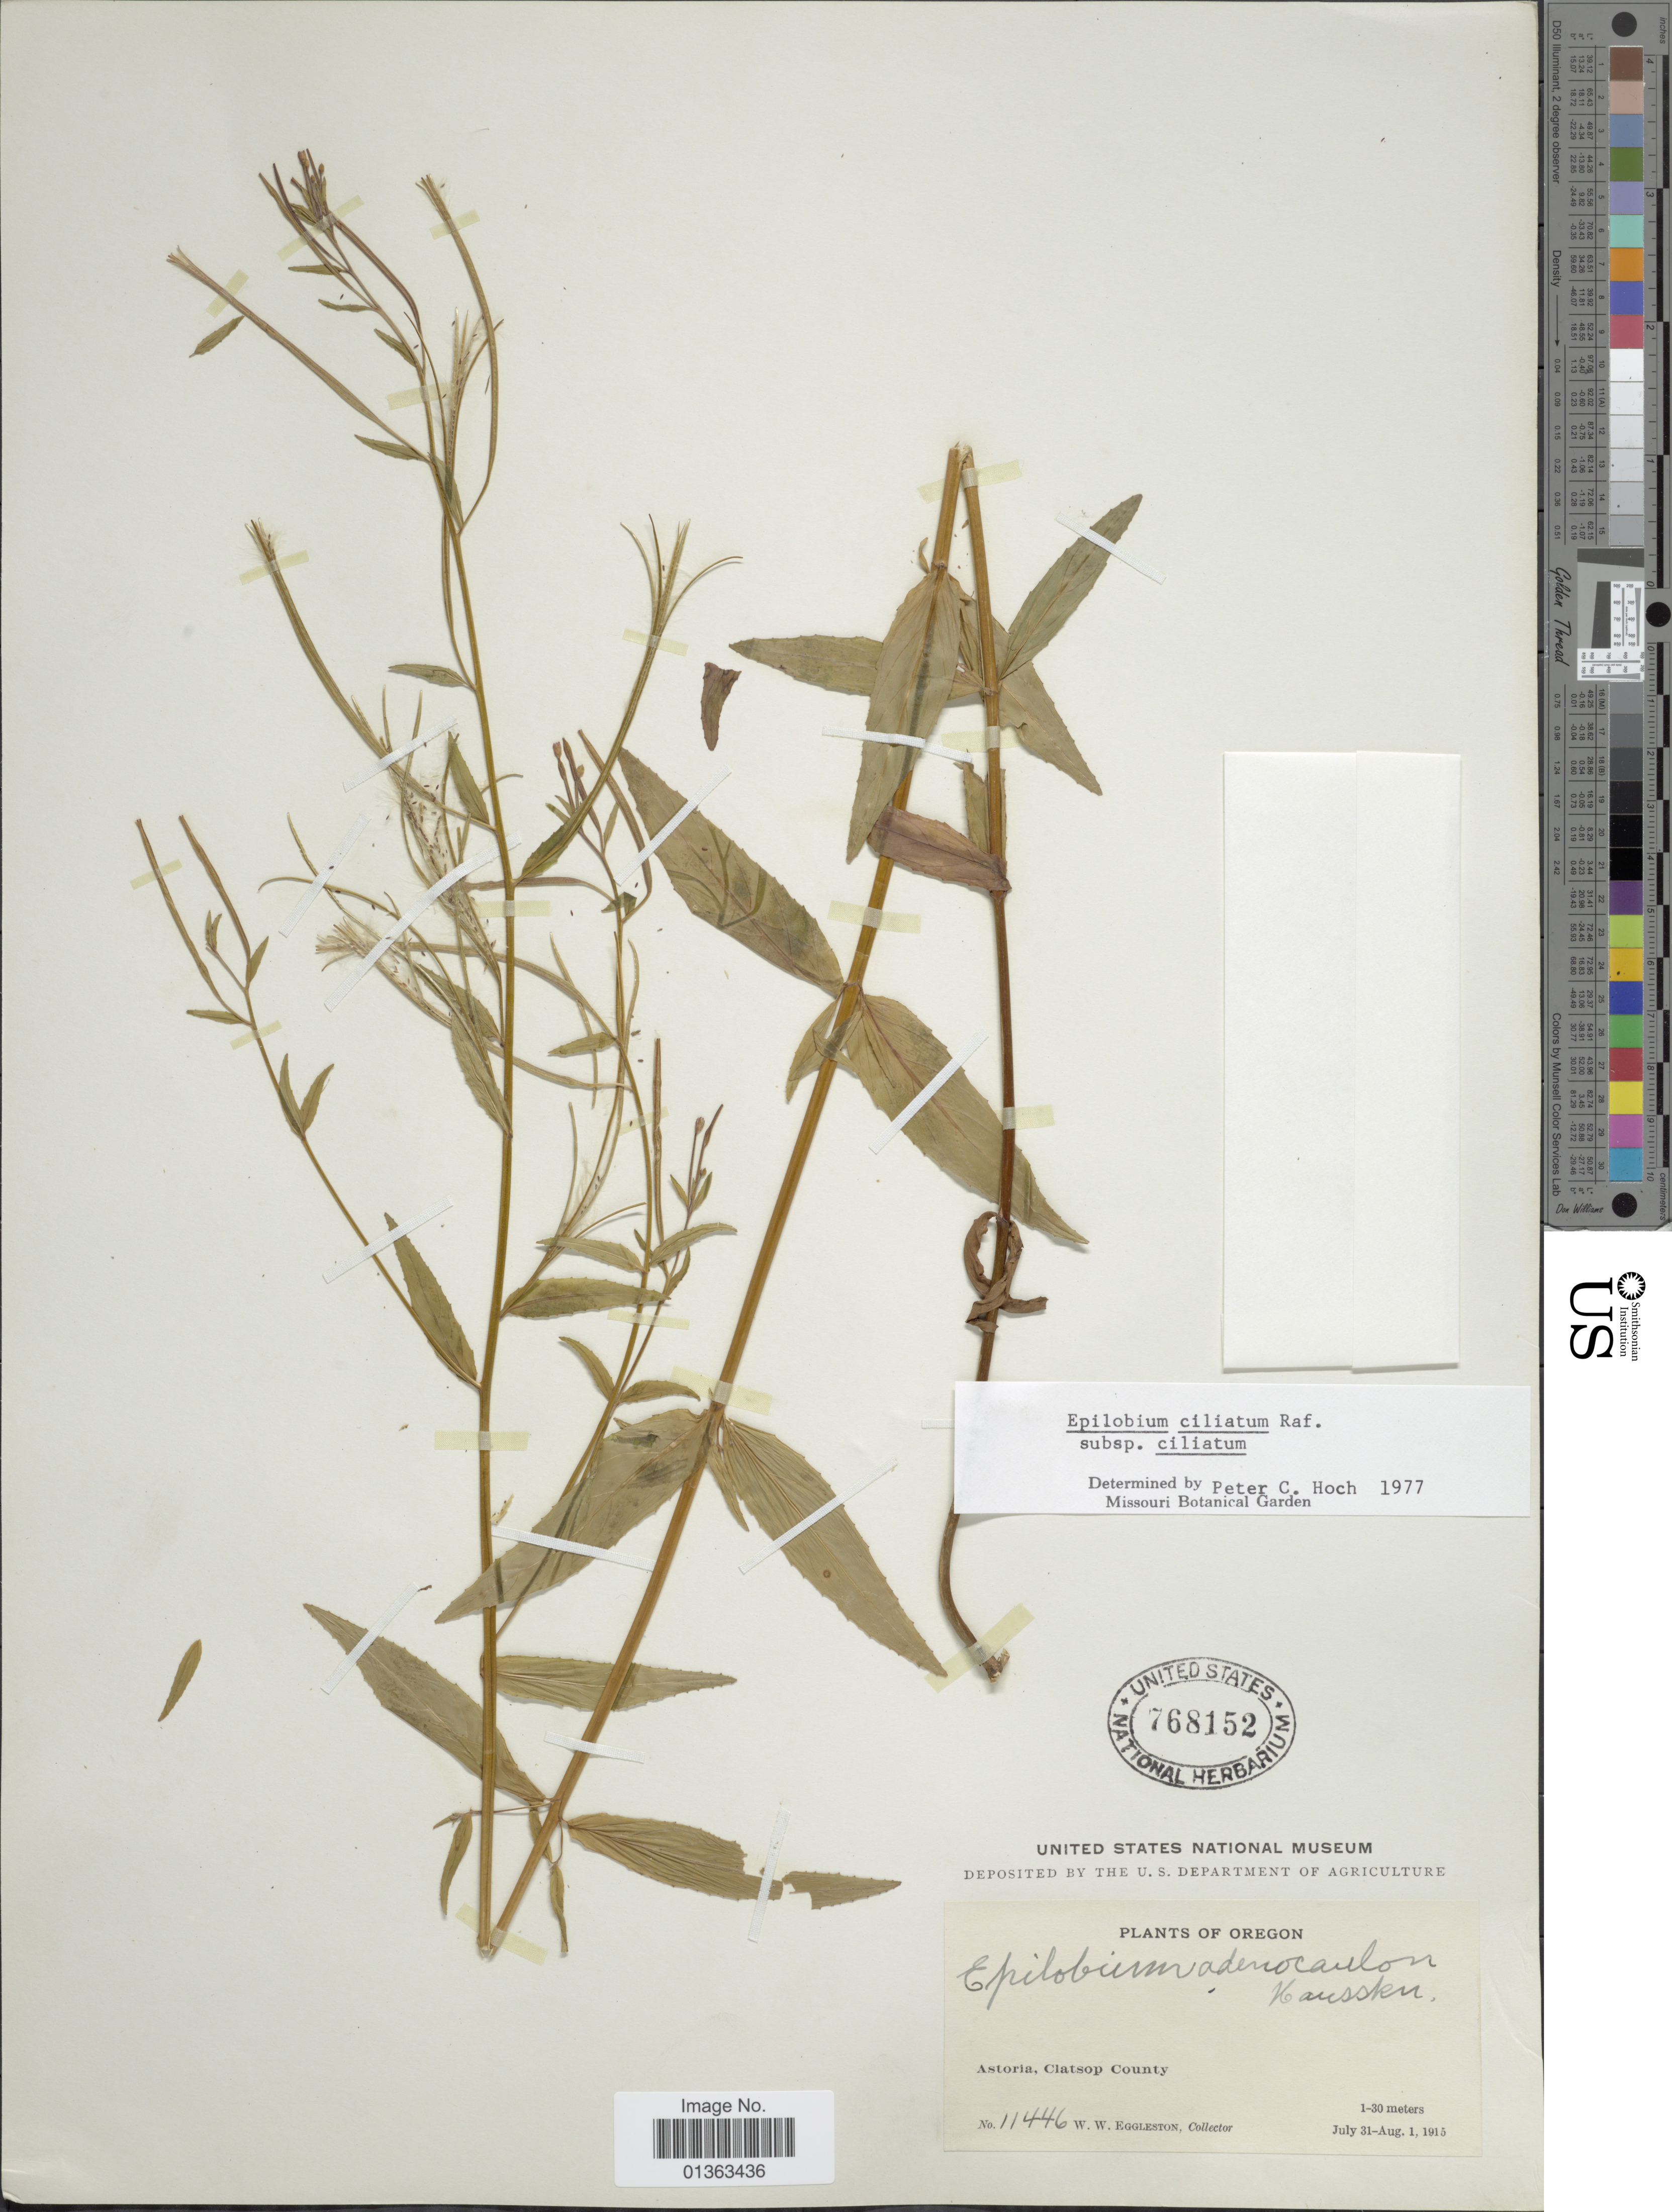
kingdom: Plantae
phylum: Tracheophyta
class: Magnoliopsida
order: Myrtales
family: Onagraceae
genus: Epilobium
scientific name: Epilobium ciliatum subsp. ciliatum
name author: Raf.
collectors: W. W. Eggleston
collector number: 11446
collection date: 1915-07-31/1915-08-01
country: United States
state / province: Oregon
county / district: Clatsop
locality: Astoria, Clatsop County.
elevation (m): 1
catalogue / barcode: US 768152